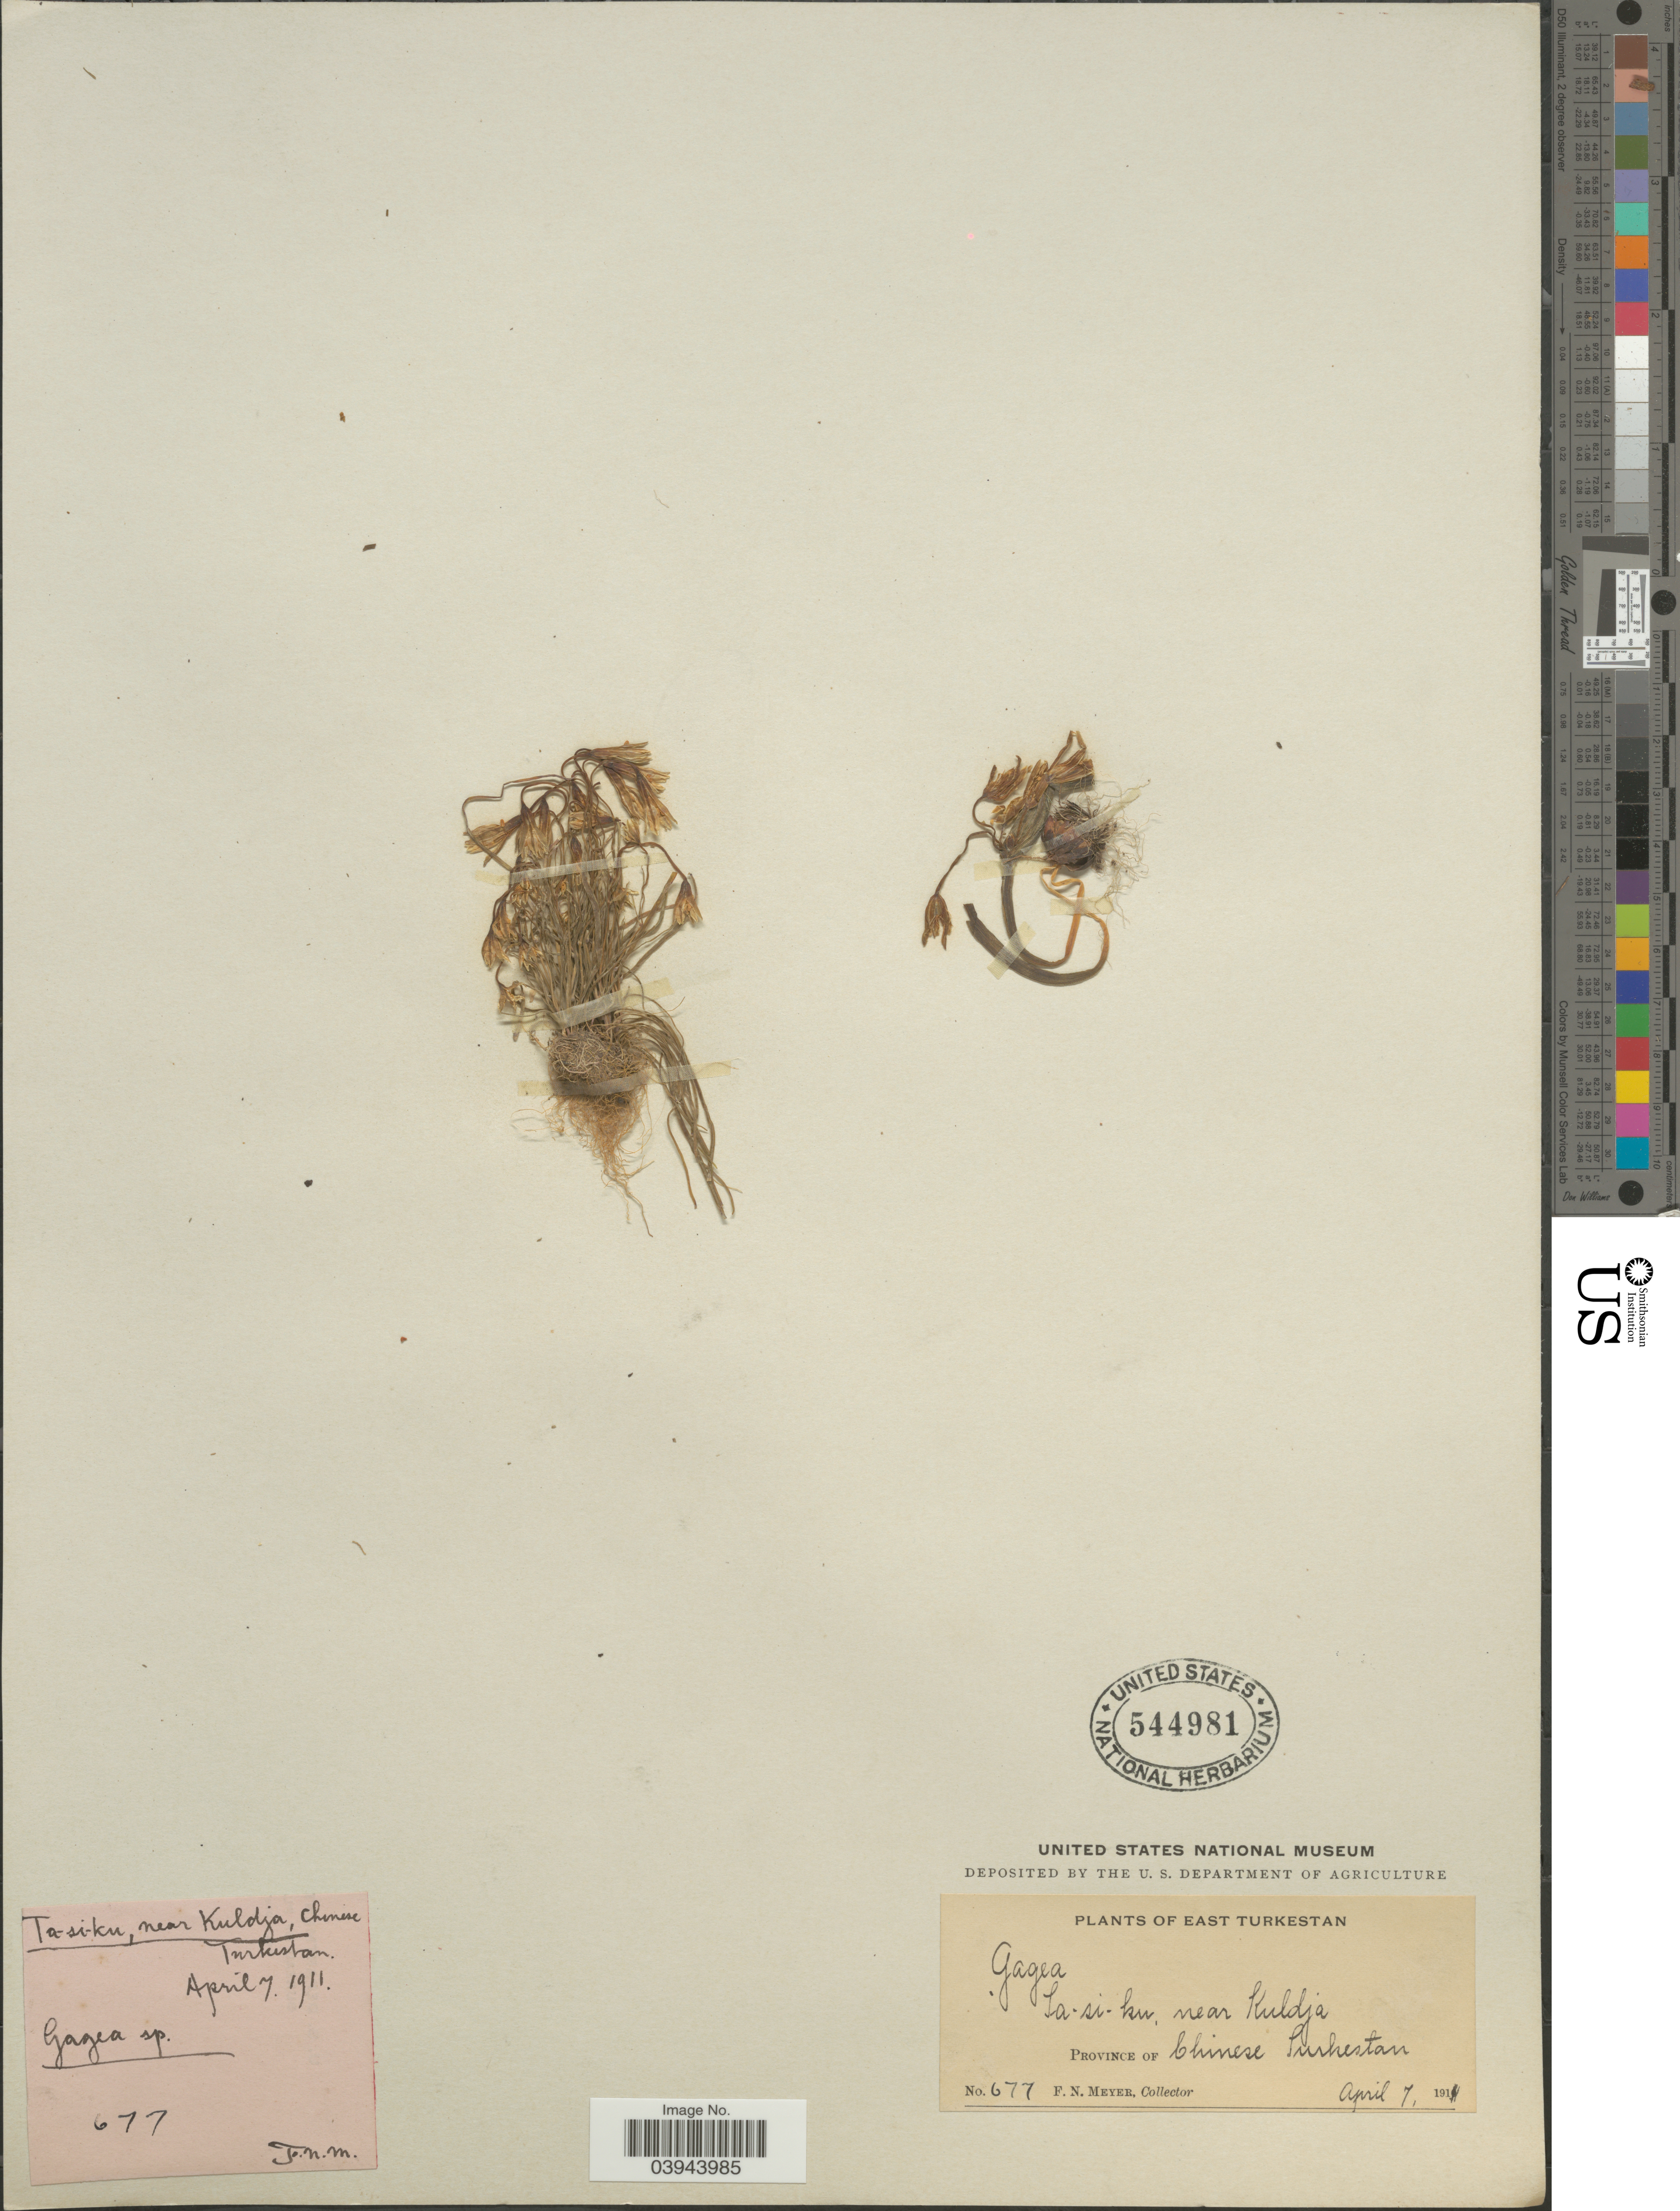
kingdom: Plantae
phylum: Tracheophyta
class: Liliopsida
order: Liliales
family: Liliaceae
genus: Gagea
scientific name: Gagea sp.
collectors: F. N. Meyer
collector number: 677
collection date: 1911-04-07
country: China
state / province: Xinjiang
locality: East Turkestan. Ta-si-ku, near Kuldja. Province of Chinese Turkestan.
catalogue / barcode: US 544981